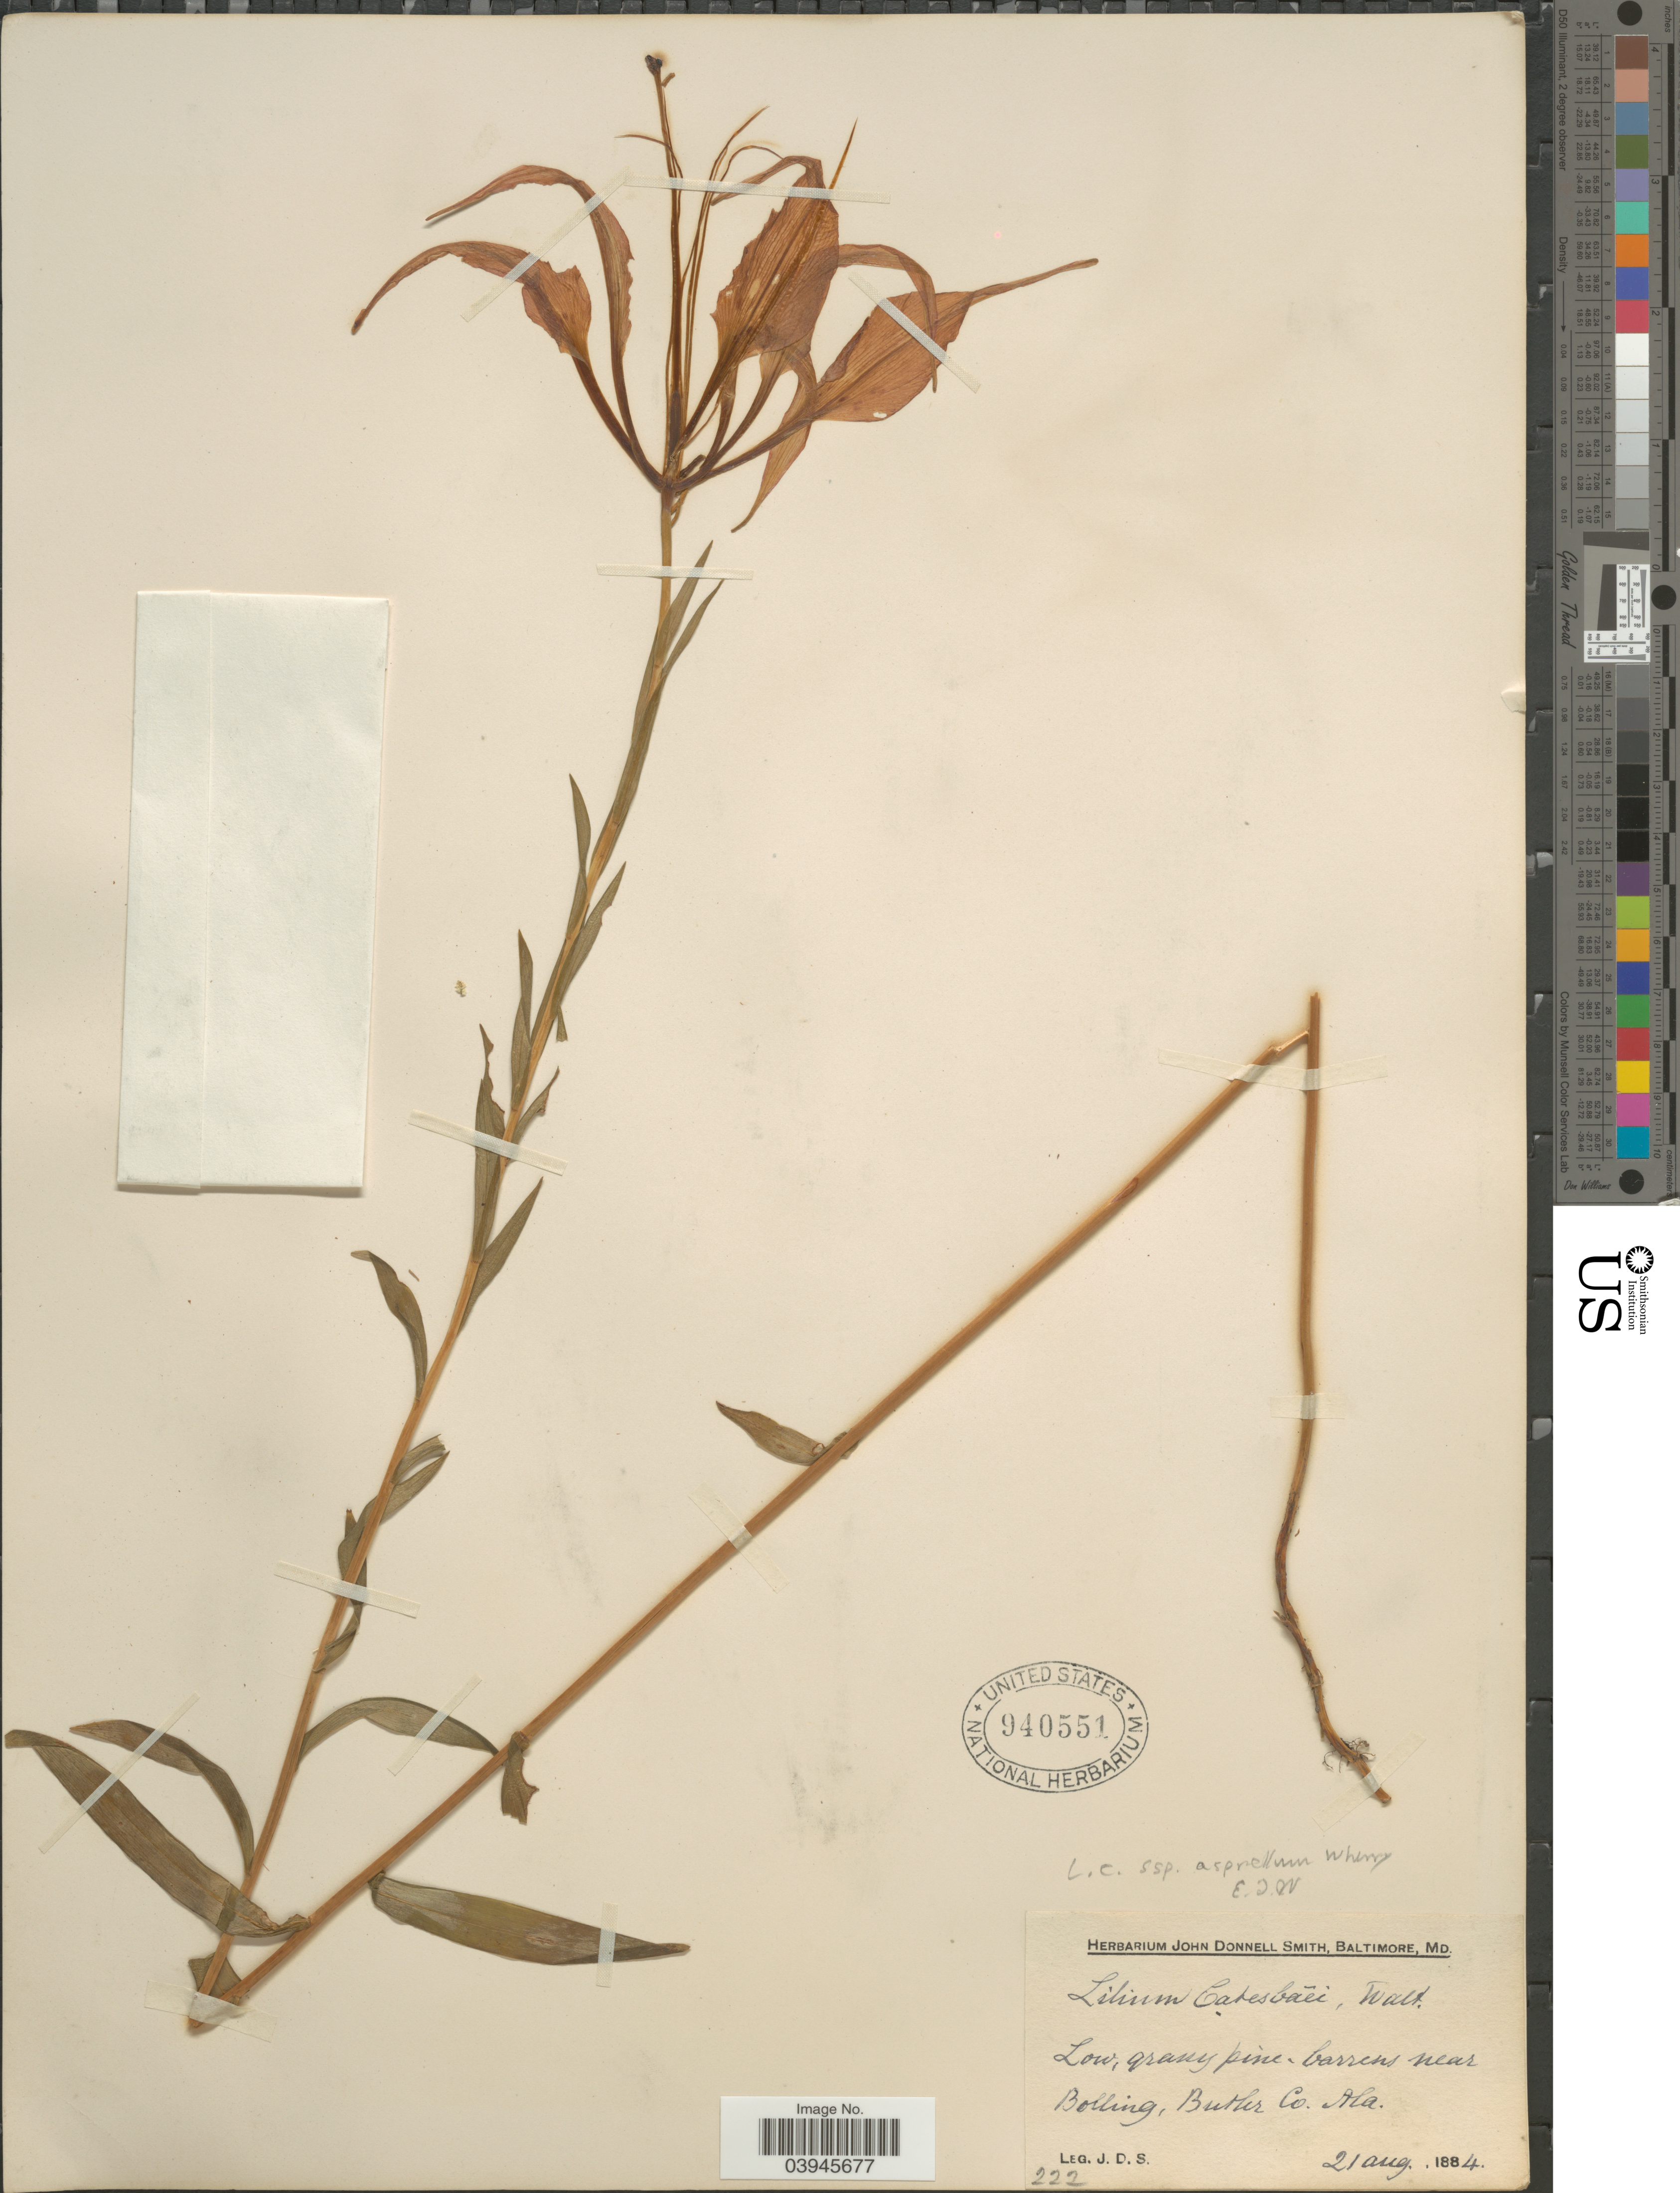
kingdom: Plantae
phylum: Tracheophyta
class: Liliopsida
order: Liliales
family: Liliaceae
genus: Lilium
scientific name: Lilium catesbaei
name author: Walter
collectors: J. Donnell Smith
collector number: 222?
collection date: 1884-08-21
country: United States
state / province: Alabama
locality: Near Bolling, Butler Co.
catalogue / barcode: US 940551